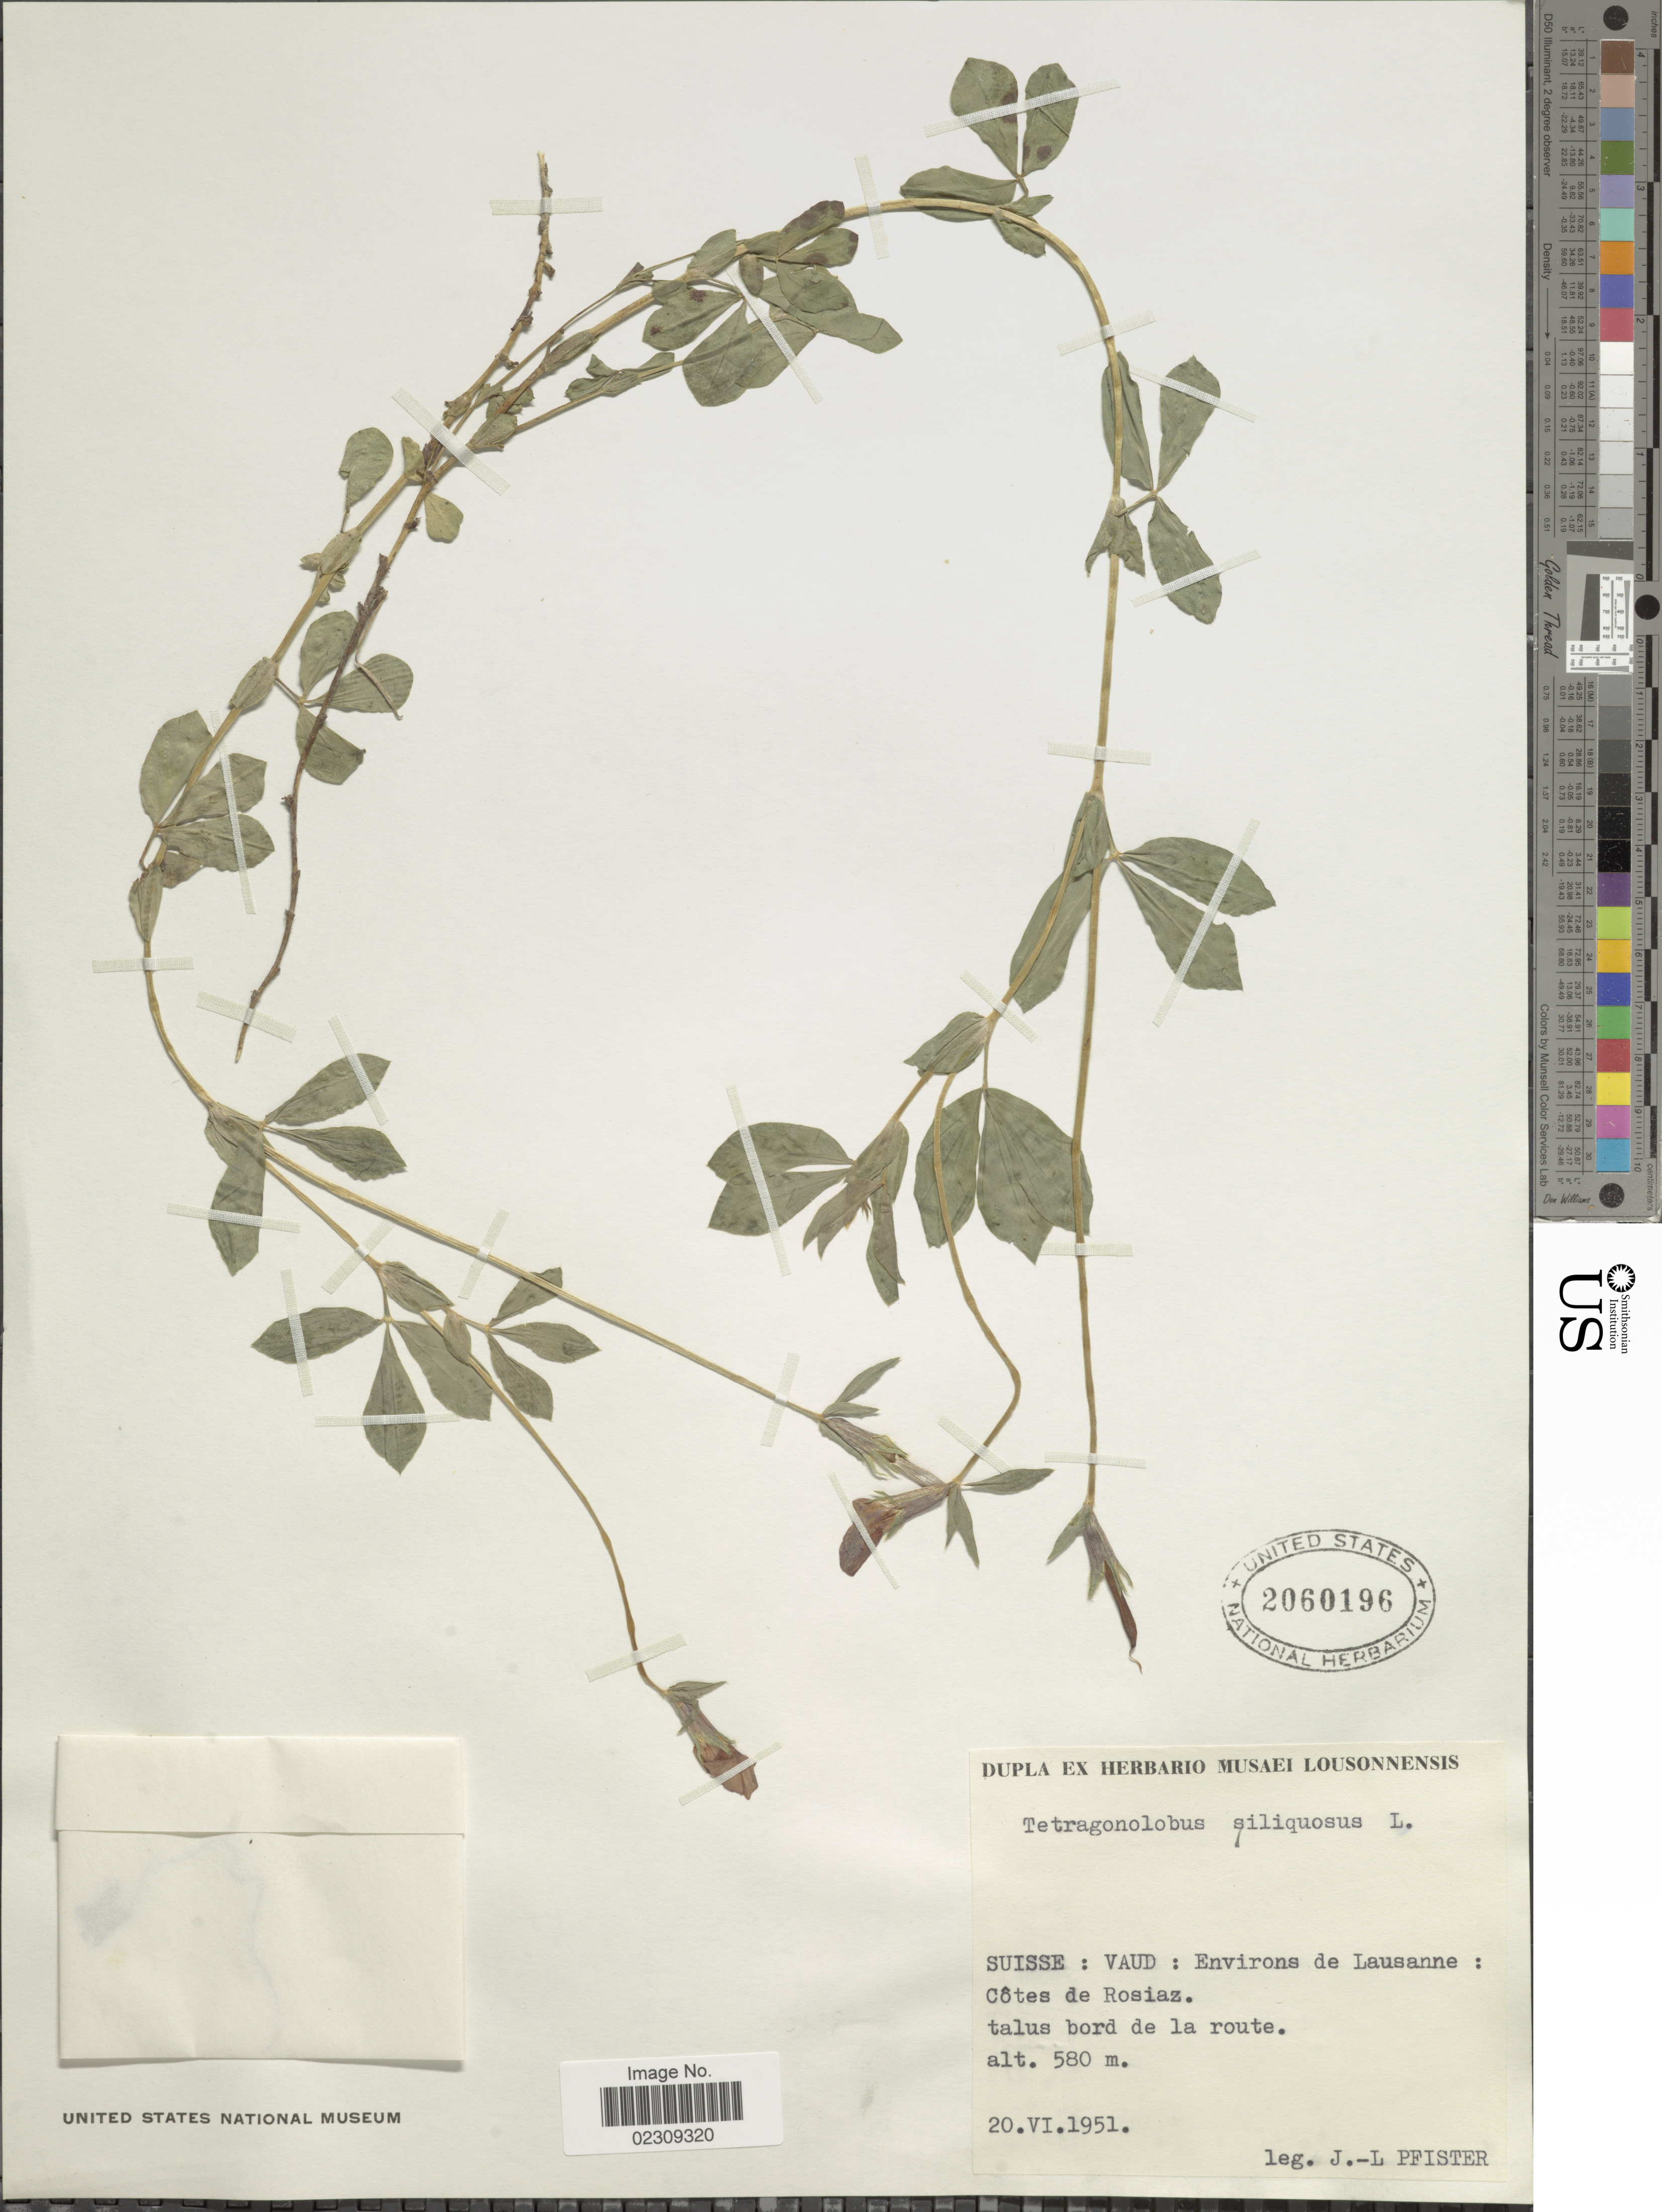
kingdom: Plantae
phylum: Tracheophyta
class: Magnoliopsida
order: Fabales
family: Fabaceae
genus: Tetragonolobus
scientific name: Tetragonolobus siliquosus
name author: Roth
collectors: J. Pfister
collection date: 1951-06-20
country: Switzerland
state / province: Vaud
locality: Suisse: Environs de Lausanne: Côtes de la Rosiaz. talus bord de la route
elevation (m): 580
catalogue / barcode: US 2060196